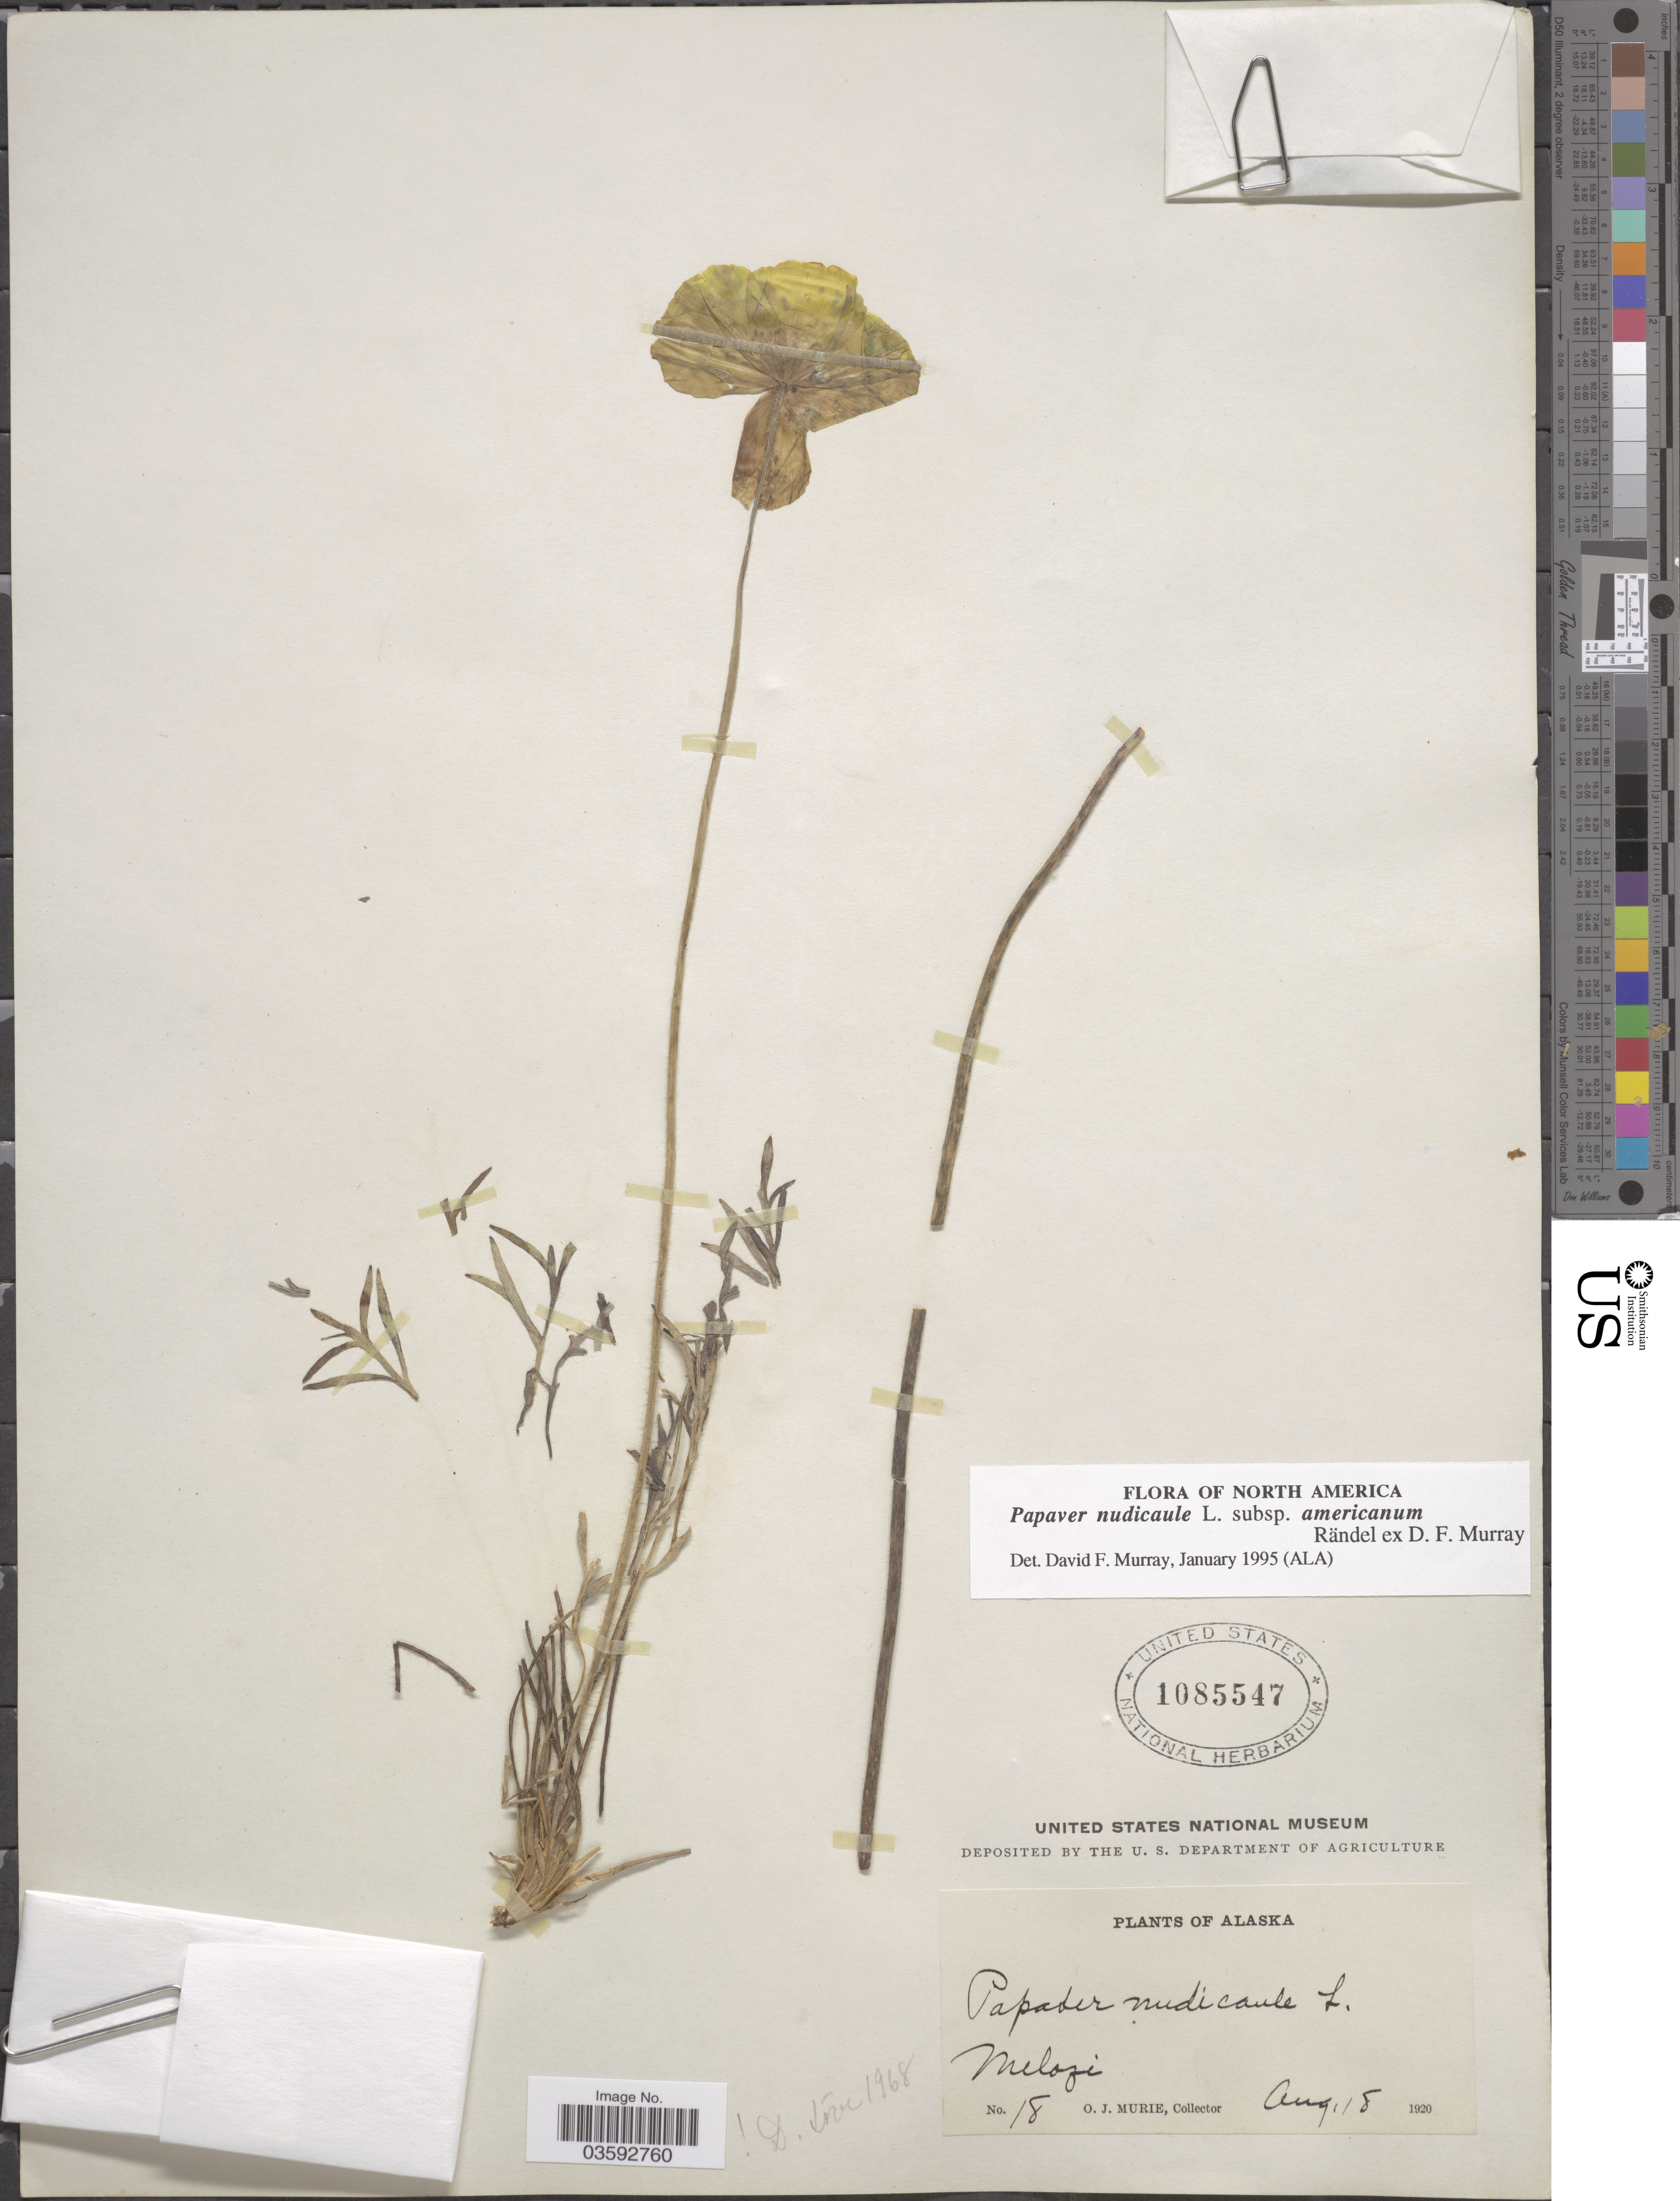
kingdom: Plantae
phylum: Tracheophyta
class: Magnoliopsida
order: Ranunculales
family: Papaveraceae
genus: Papaver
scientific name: Papaver nudicaule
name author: L.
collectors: O. Murie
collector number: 18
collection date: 1920-08-18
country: United States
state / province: Alaska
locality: Melozi.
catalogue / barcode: US 1085547